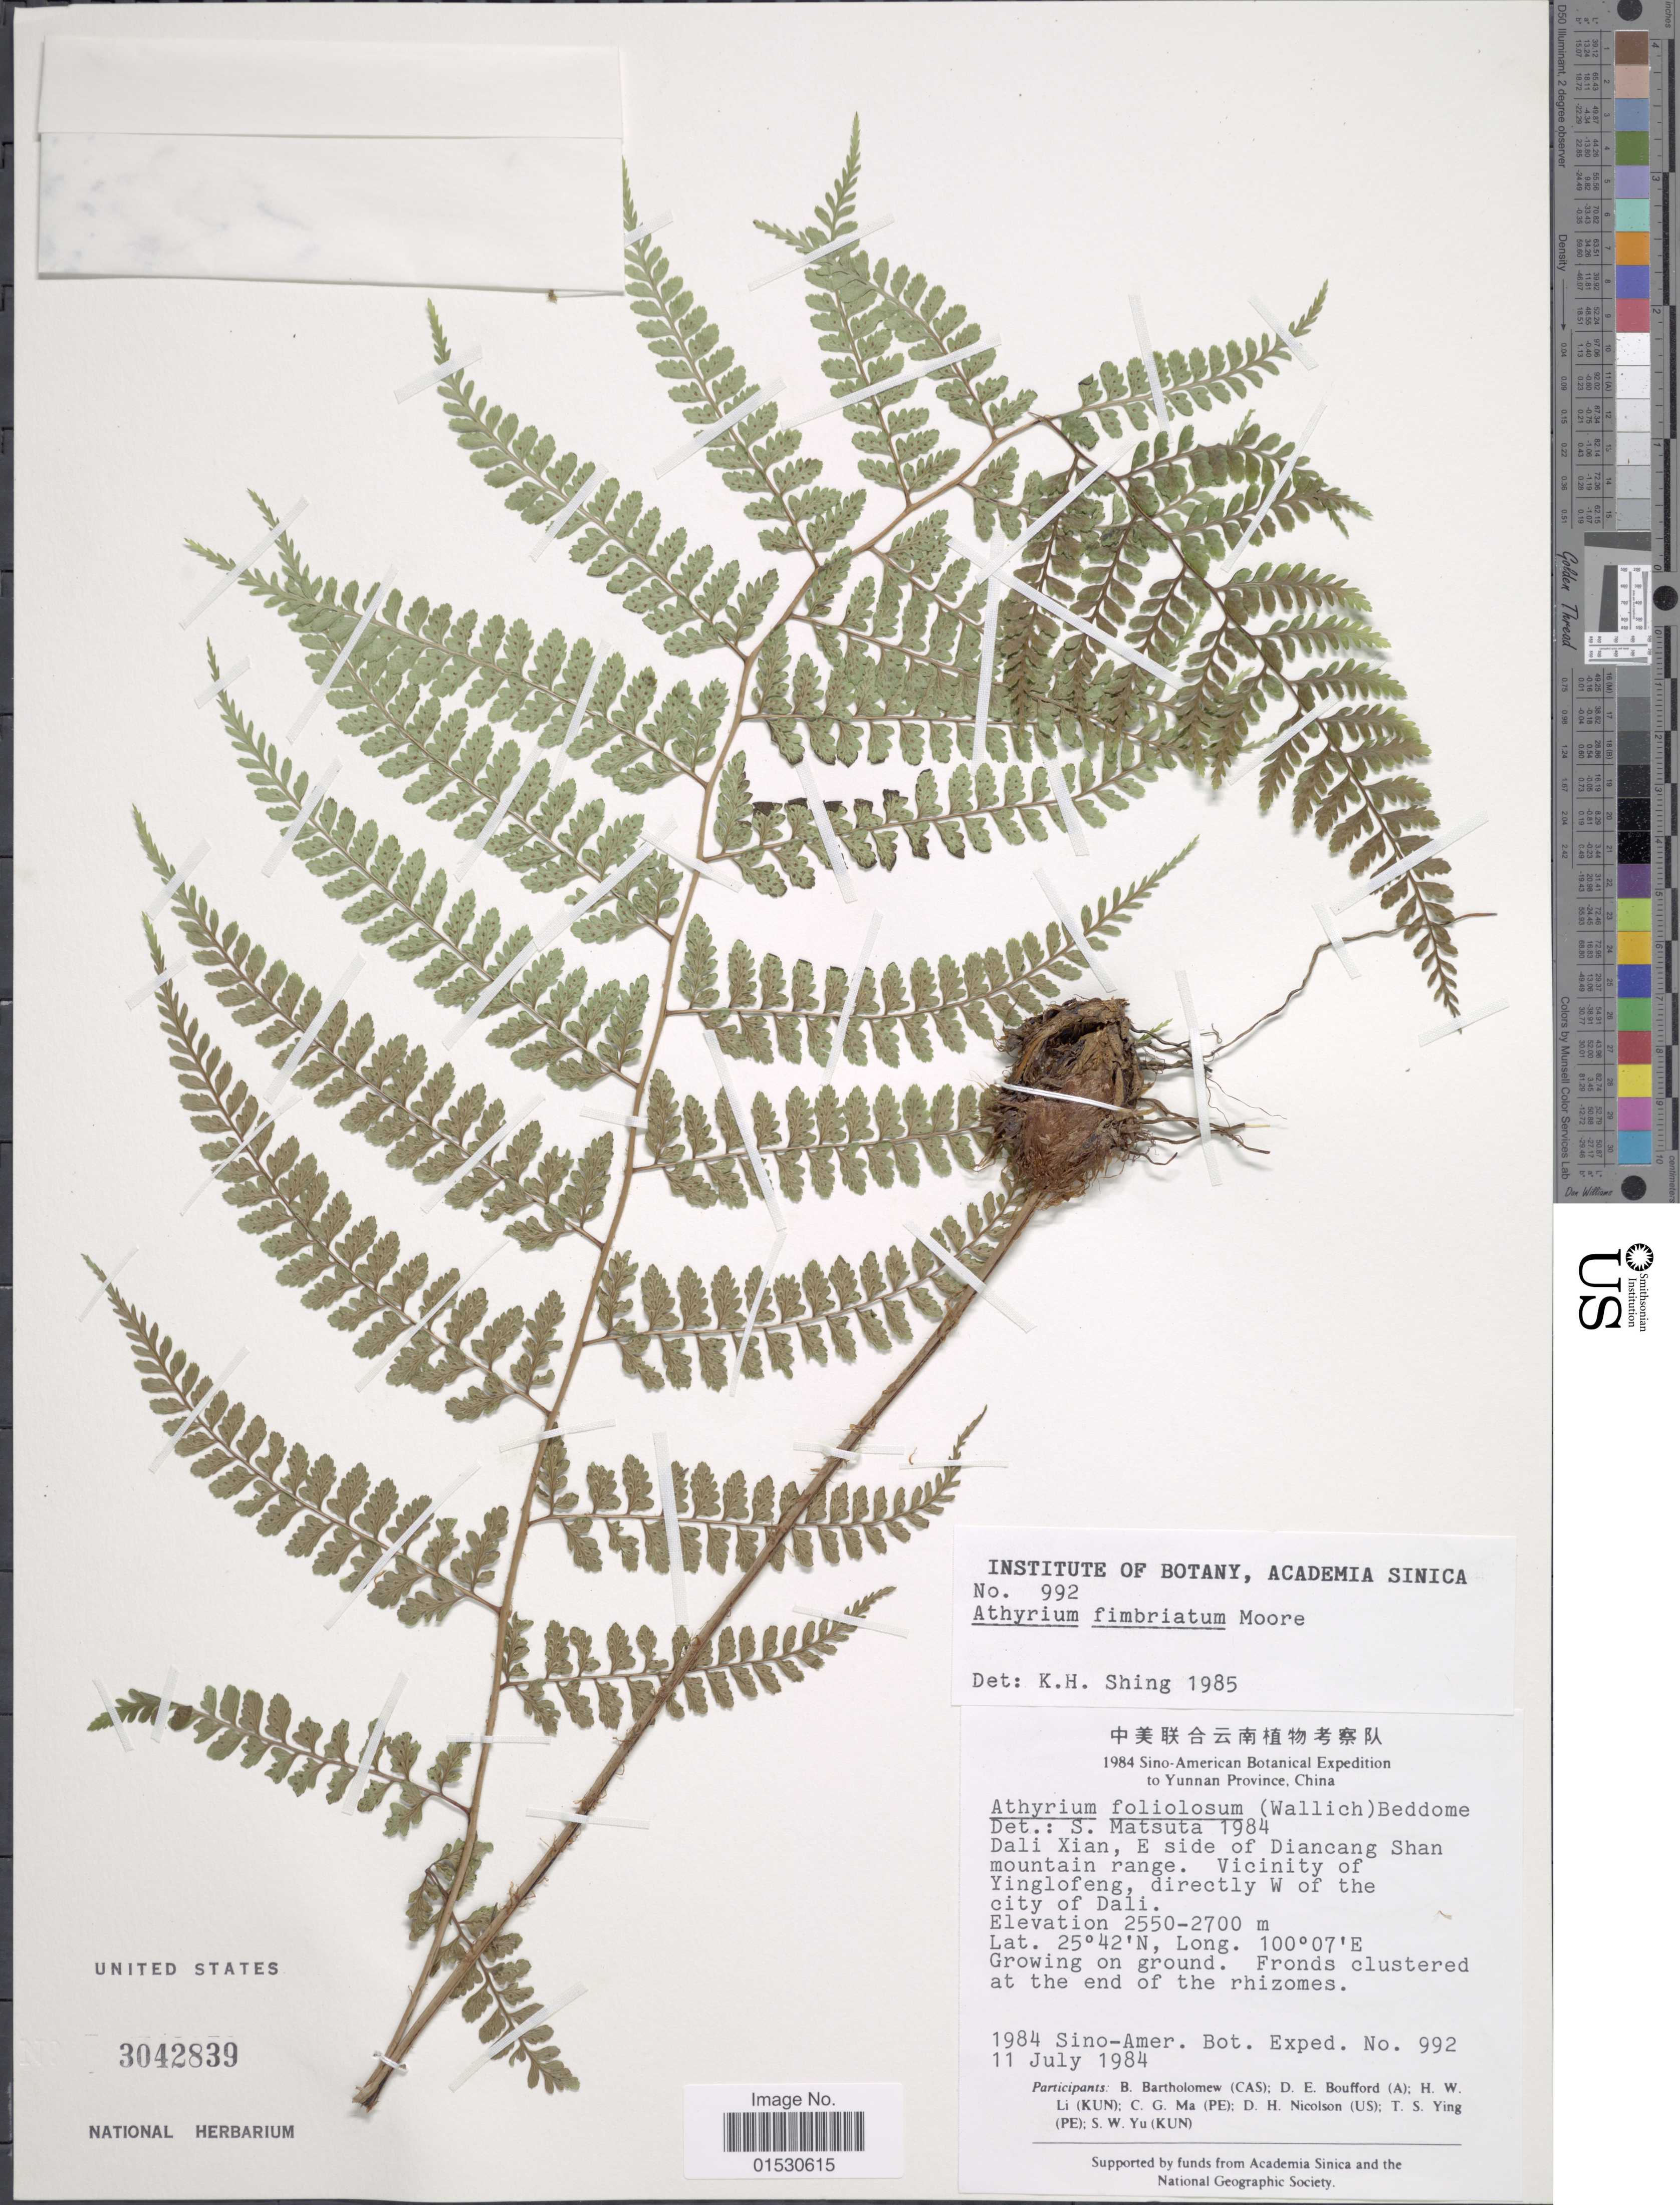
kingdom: Plantae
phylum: Tracheophyta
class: Polypodiopsida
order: Polypodiales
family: Athyriaceae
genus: Athyrium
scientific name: Athyrium fimbriatum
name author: (Wall.) T. Moore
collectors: Sino-Amer. Bot. Exped. 1984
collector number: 992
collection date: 1984-07-11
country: China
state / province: Yunnan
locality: Dali Xian, E side of Diancang Shan mountain range. Vicinity of Yinglofeng, directly W of the city of Dali. Growing on ground. Fronds clustered at the end of the rhizomes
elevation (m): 2550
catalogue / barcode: US 3042839